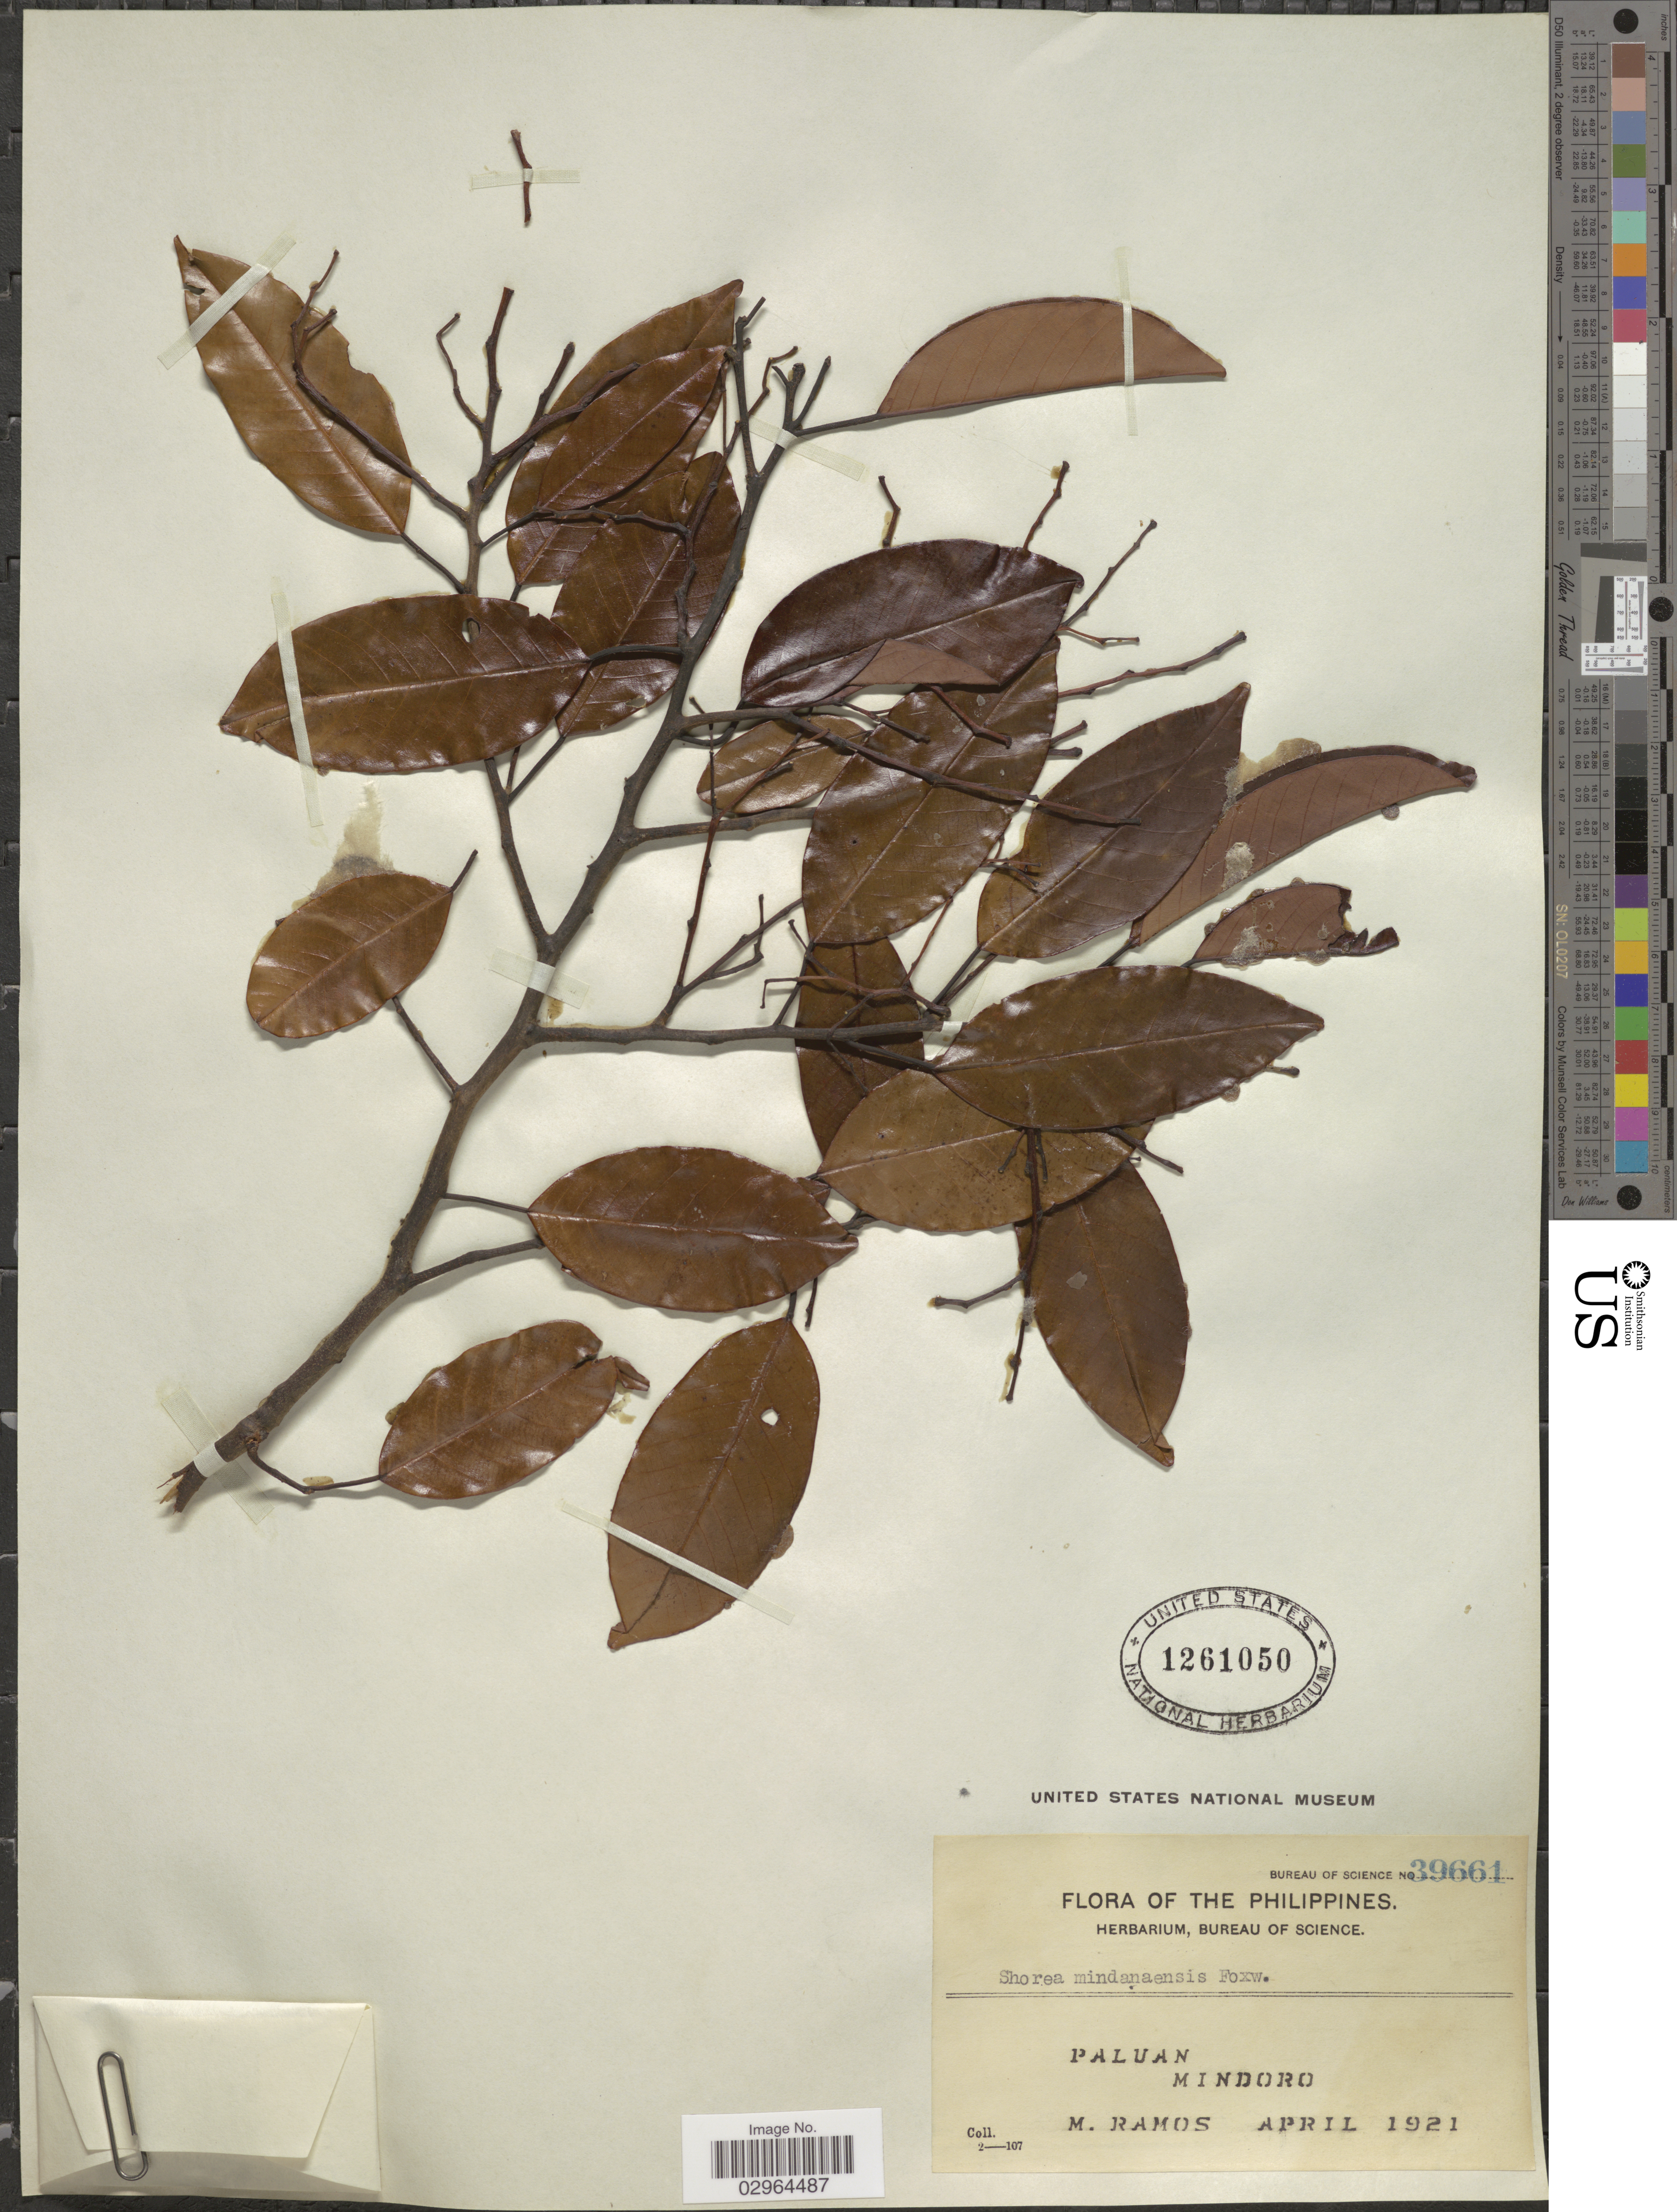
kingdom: Plantae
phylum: Tracheophyta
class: Magnoliopsida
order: Malvales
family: Dipterocarpaceae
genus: Anthoshorea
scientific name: Anthoshorea polita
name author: (S. Vidal) P.S. Ashton & J. Heck.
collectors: M. Ramos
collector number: Bureau of Science 39661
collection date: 1921-04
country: Philippines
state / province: Mimaropa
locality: Paluan, Mindoro.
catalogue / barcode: US 1261050